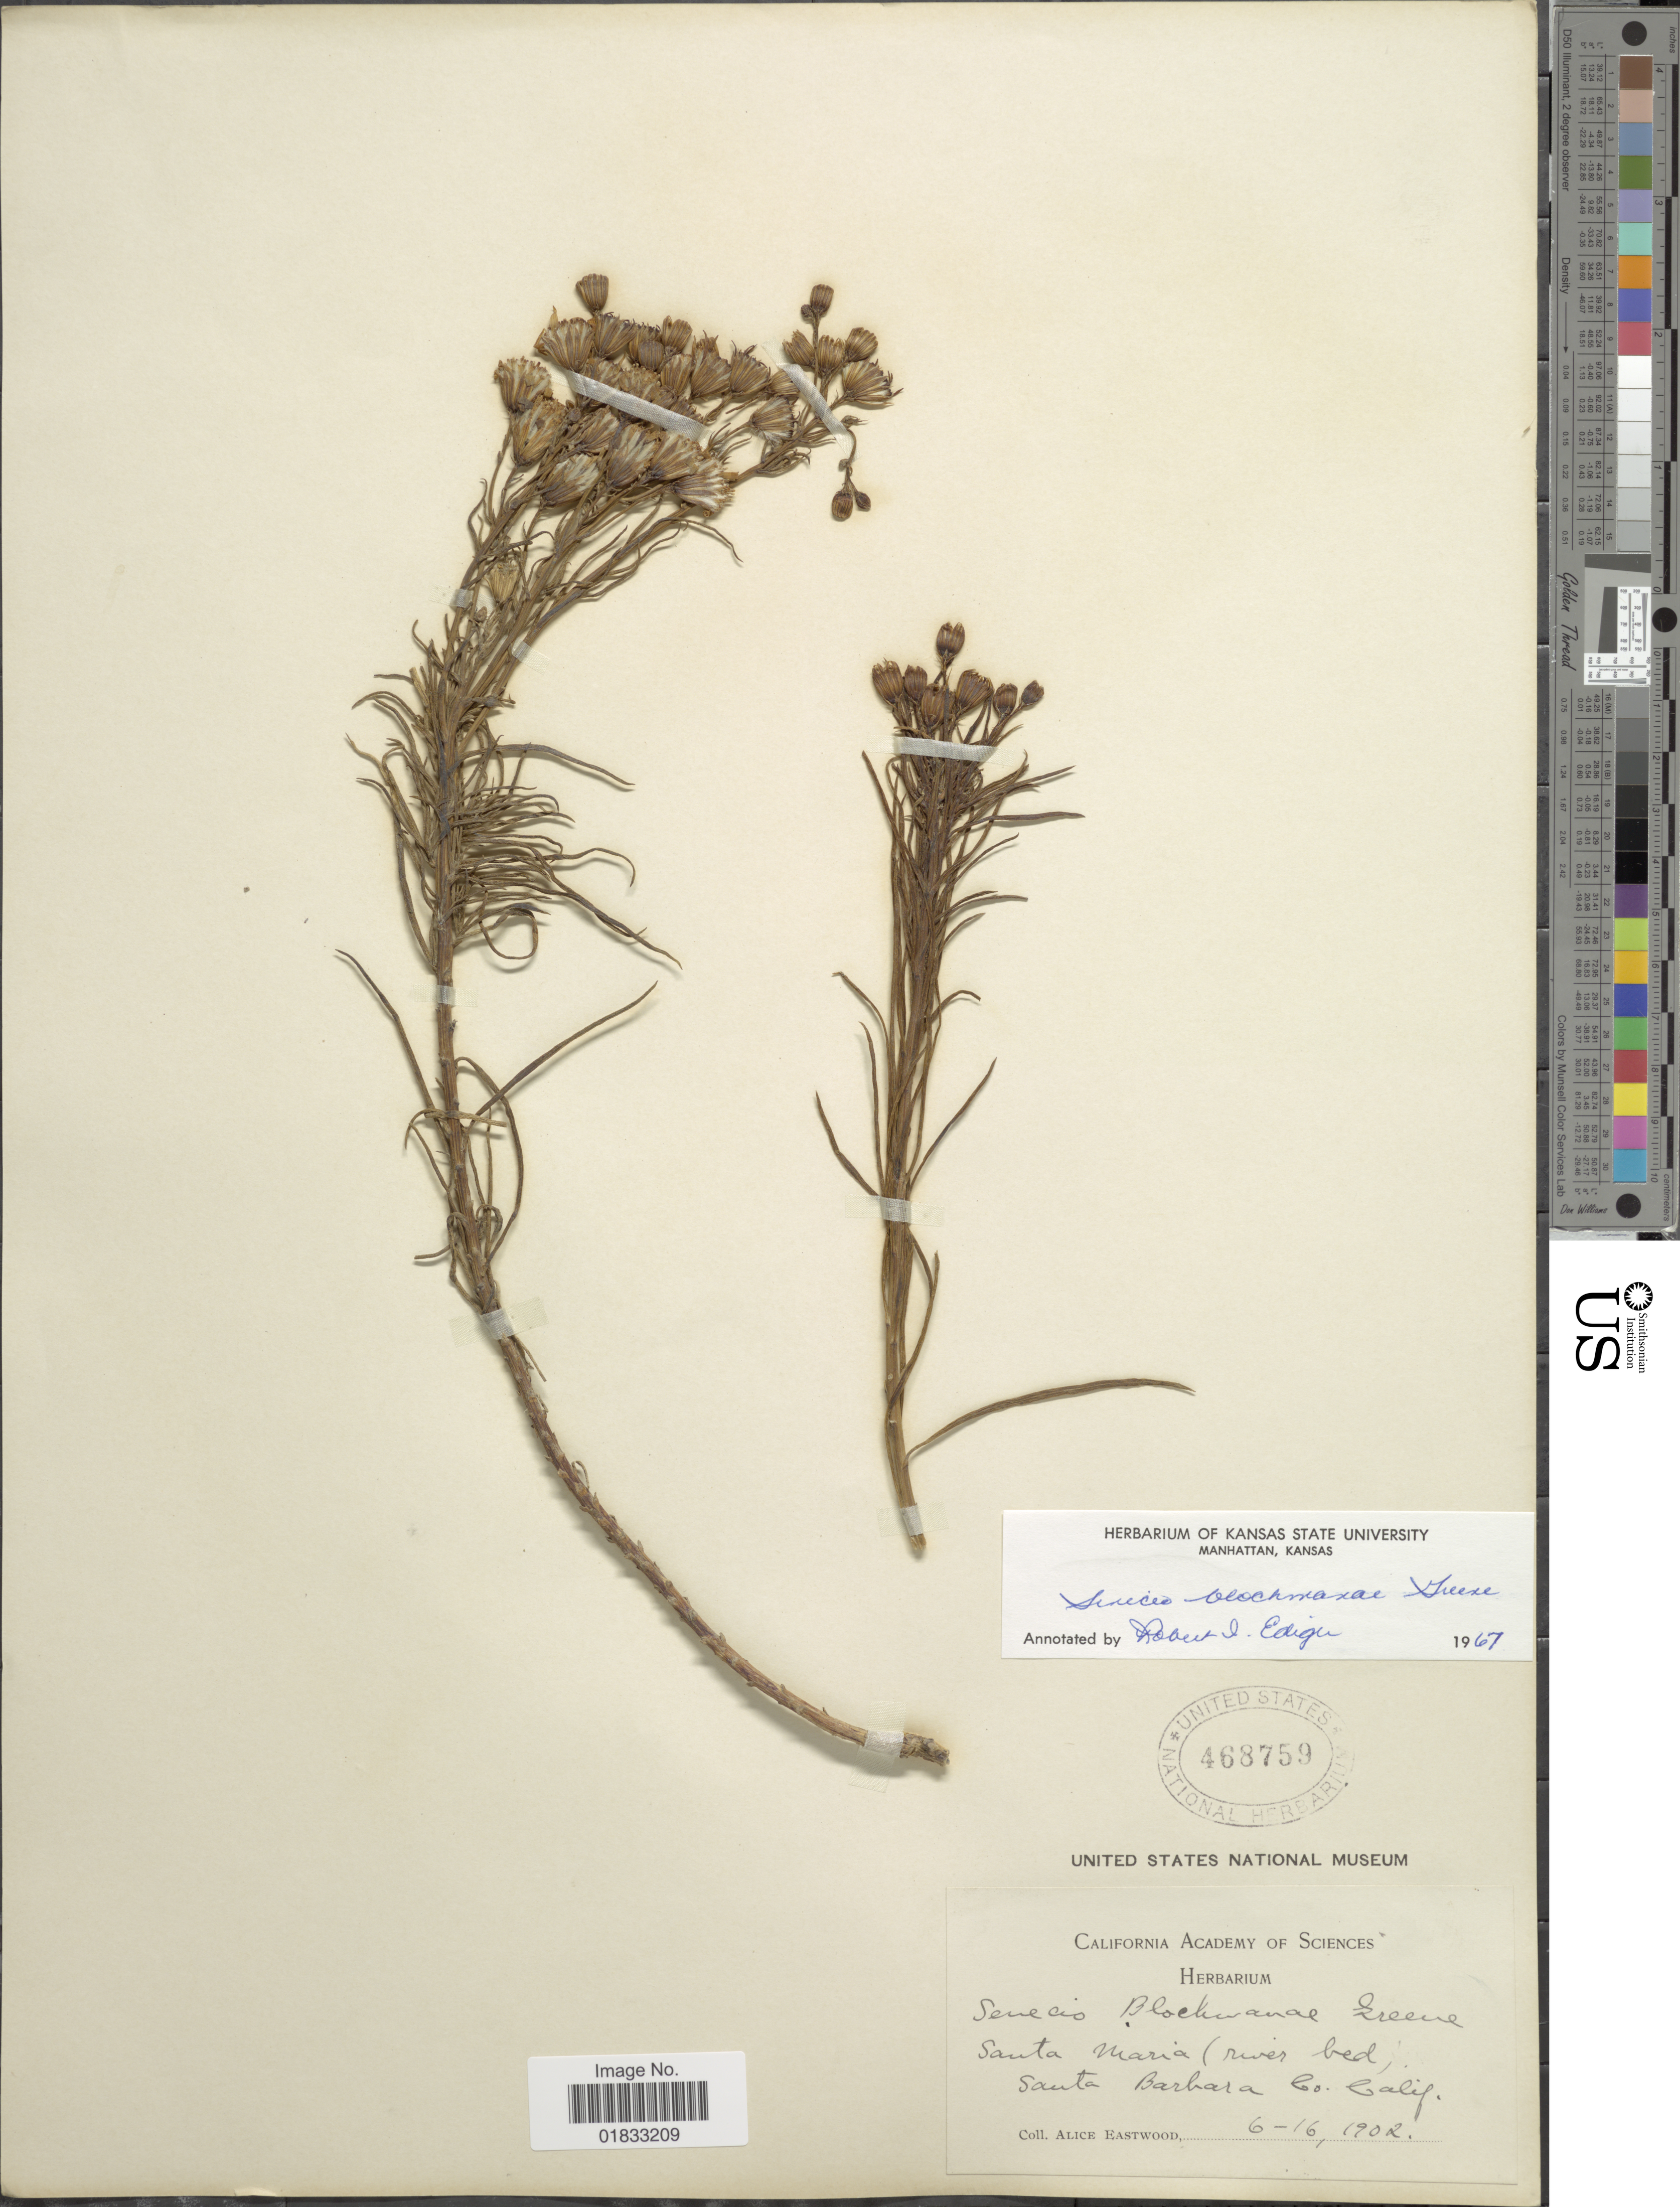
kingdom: Plantae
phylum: Tracheophyta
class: Magnoliopsida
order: Asterales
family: Asteraceae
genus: Senecio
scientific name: Senecio blochmaniae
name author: Greene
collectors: A. Eastwood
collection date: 1902-06-16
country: United States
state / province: California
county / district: Santa Barbara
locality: Santa Maria (river bed) Santa Barbara Co.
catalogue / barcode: US 468759